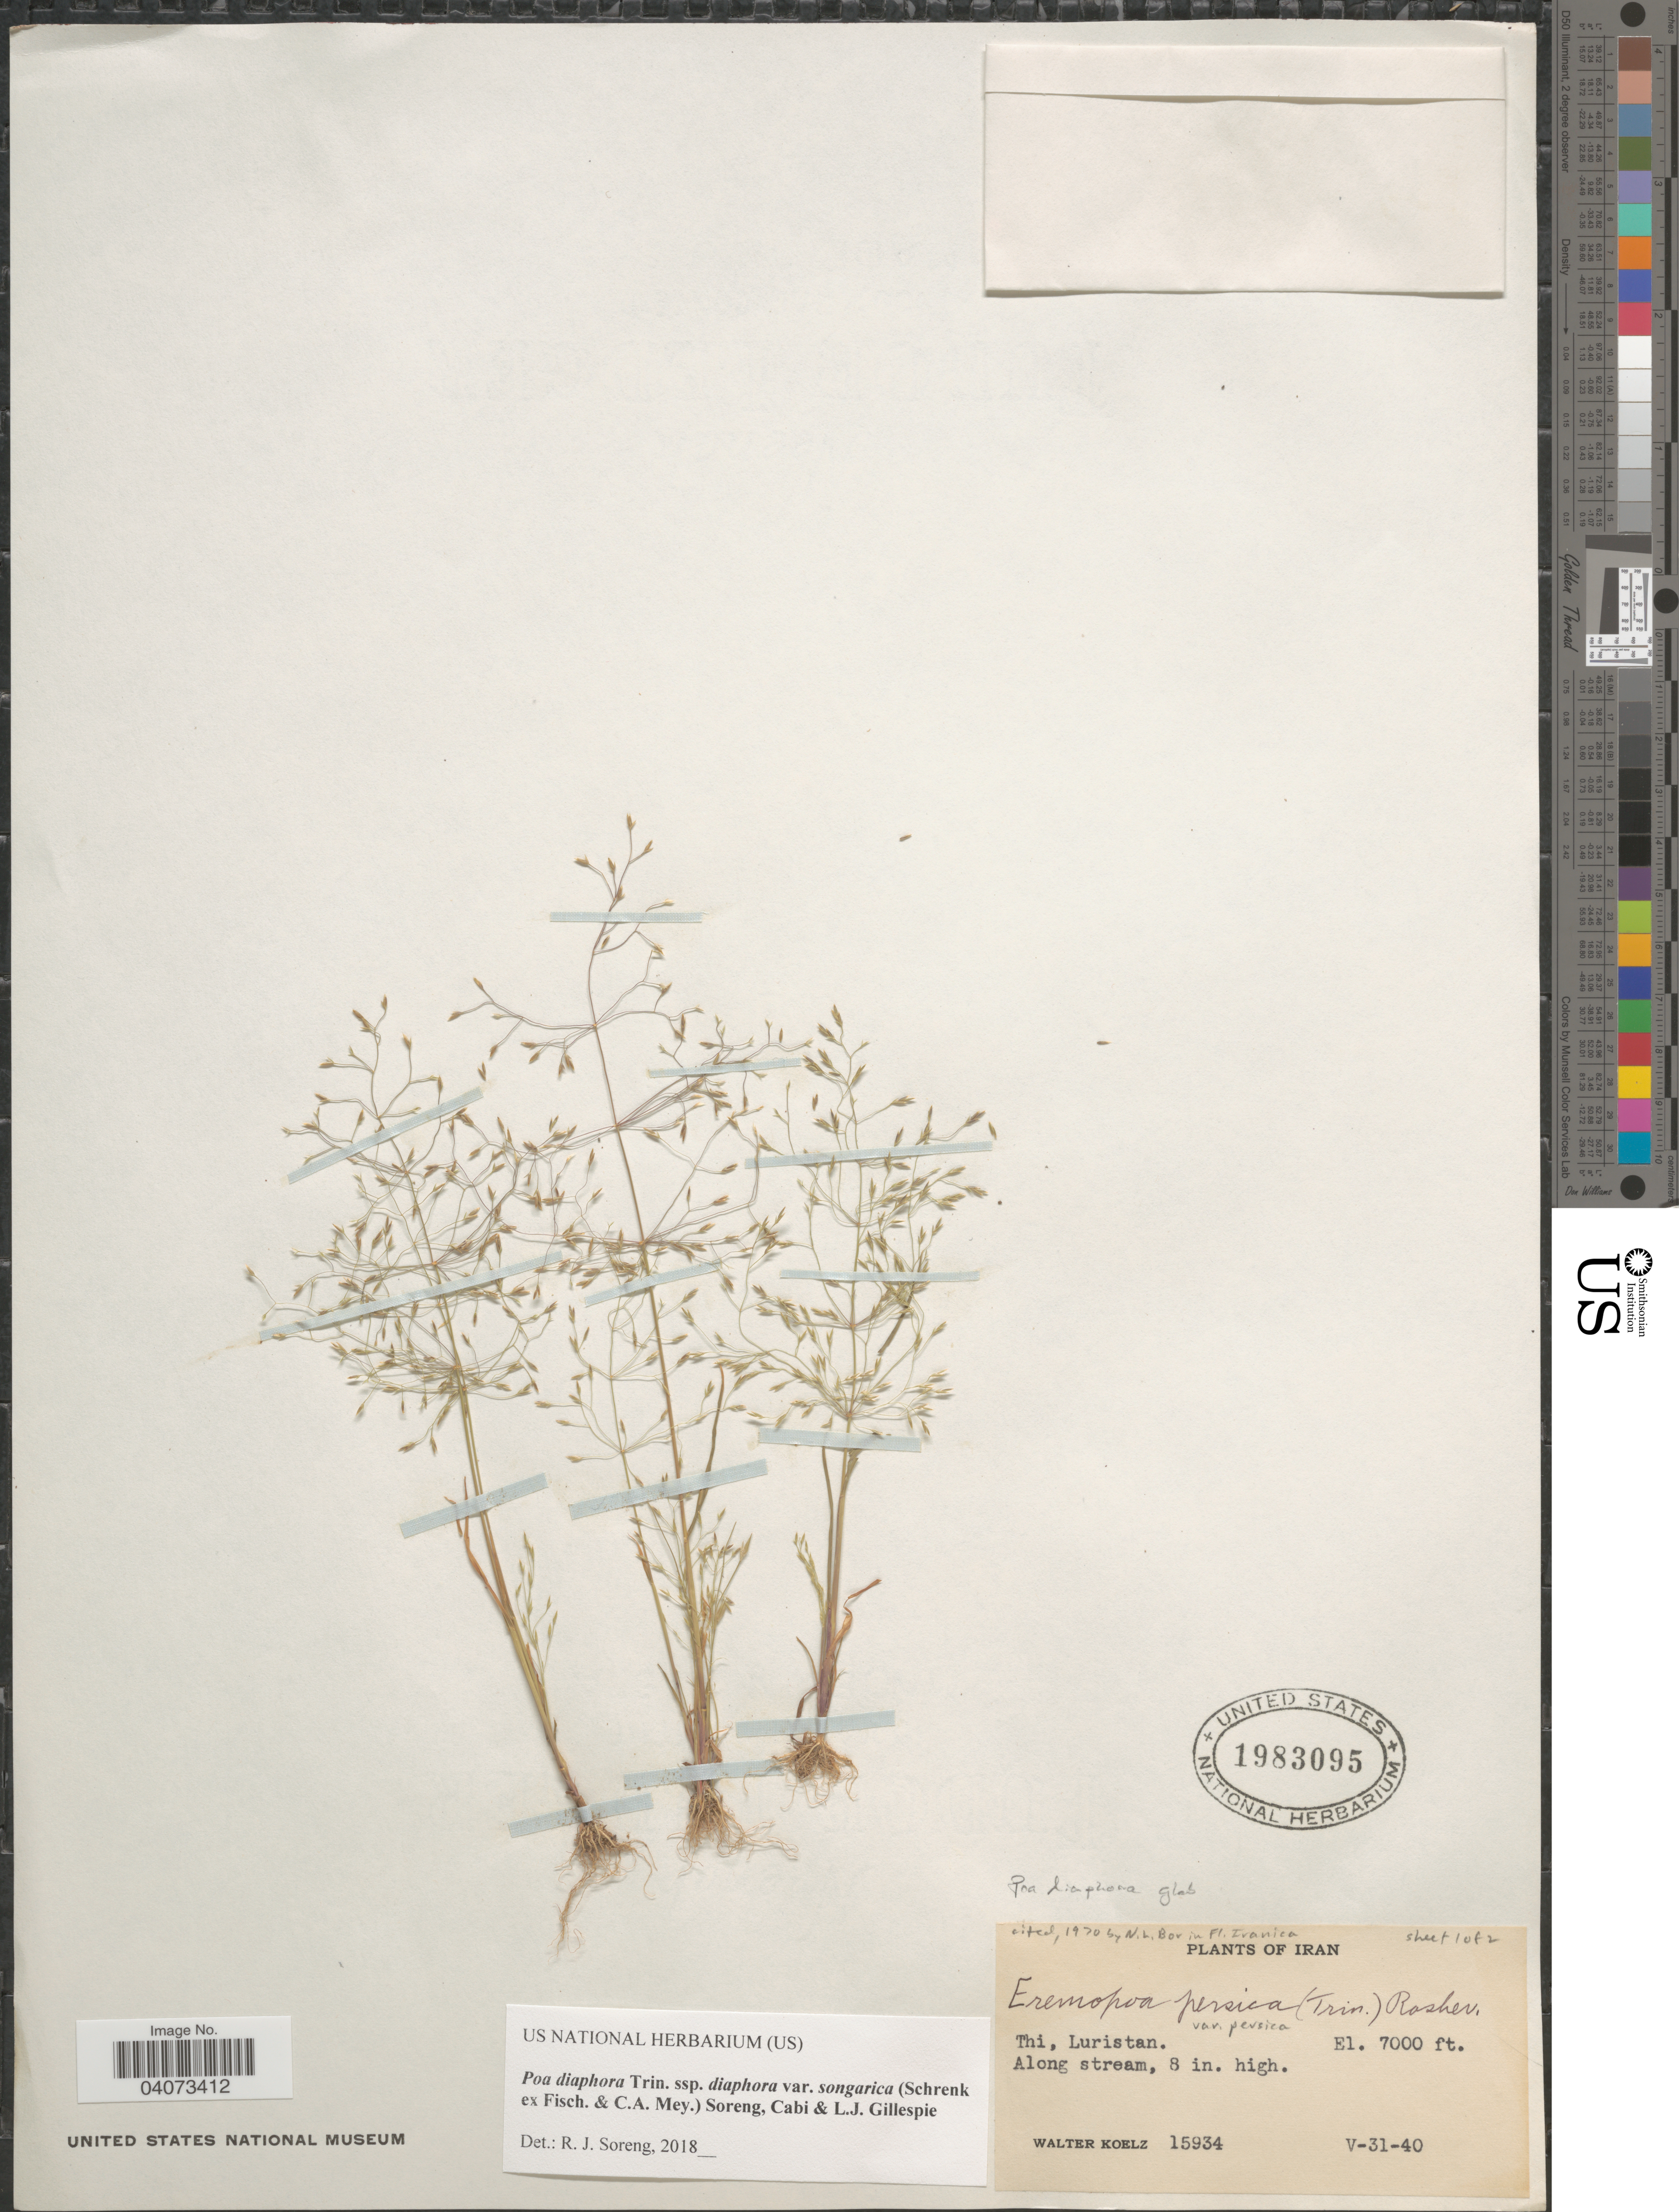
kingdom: Plantae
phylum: Tracheophyta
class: Liliopsida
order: Poales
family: Poaceae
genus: Poa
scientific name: Poa diaphora subsp. diaphora var. songarica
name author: (Schrenk ex Fisch. & C.A. Mey.) Soreng et al.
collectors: W. N. Koelz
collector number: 15934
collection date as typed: Transcribed d/m/y: 31/5/40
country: Iran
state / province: Lorestan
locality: Thi, Luristan.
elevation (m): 2134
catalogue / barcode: US 1983095